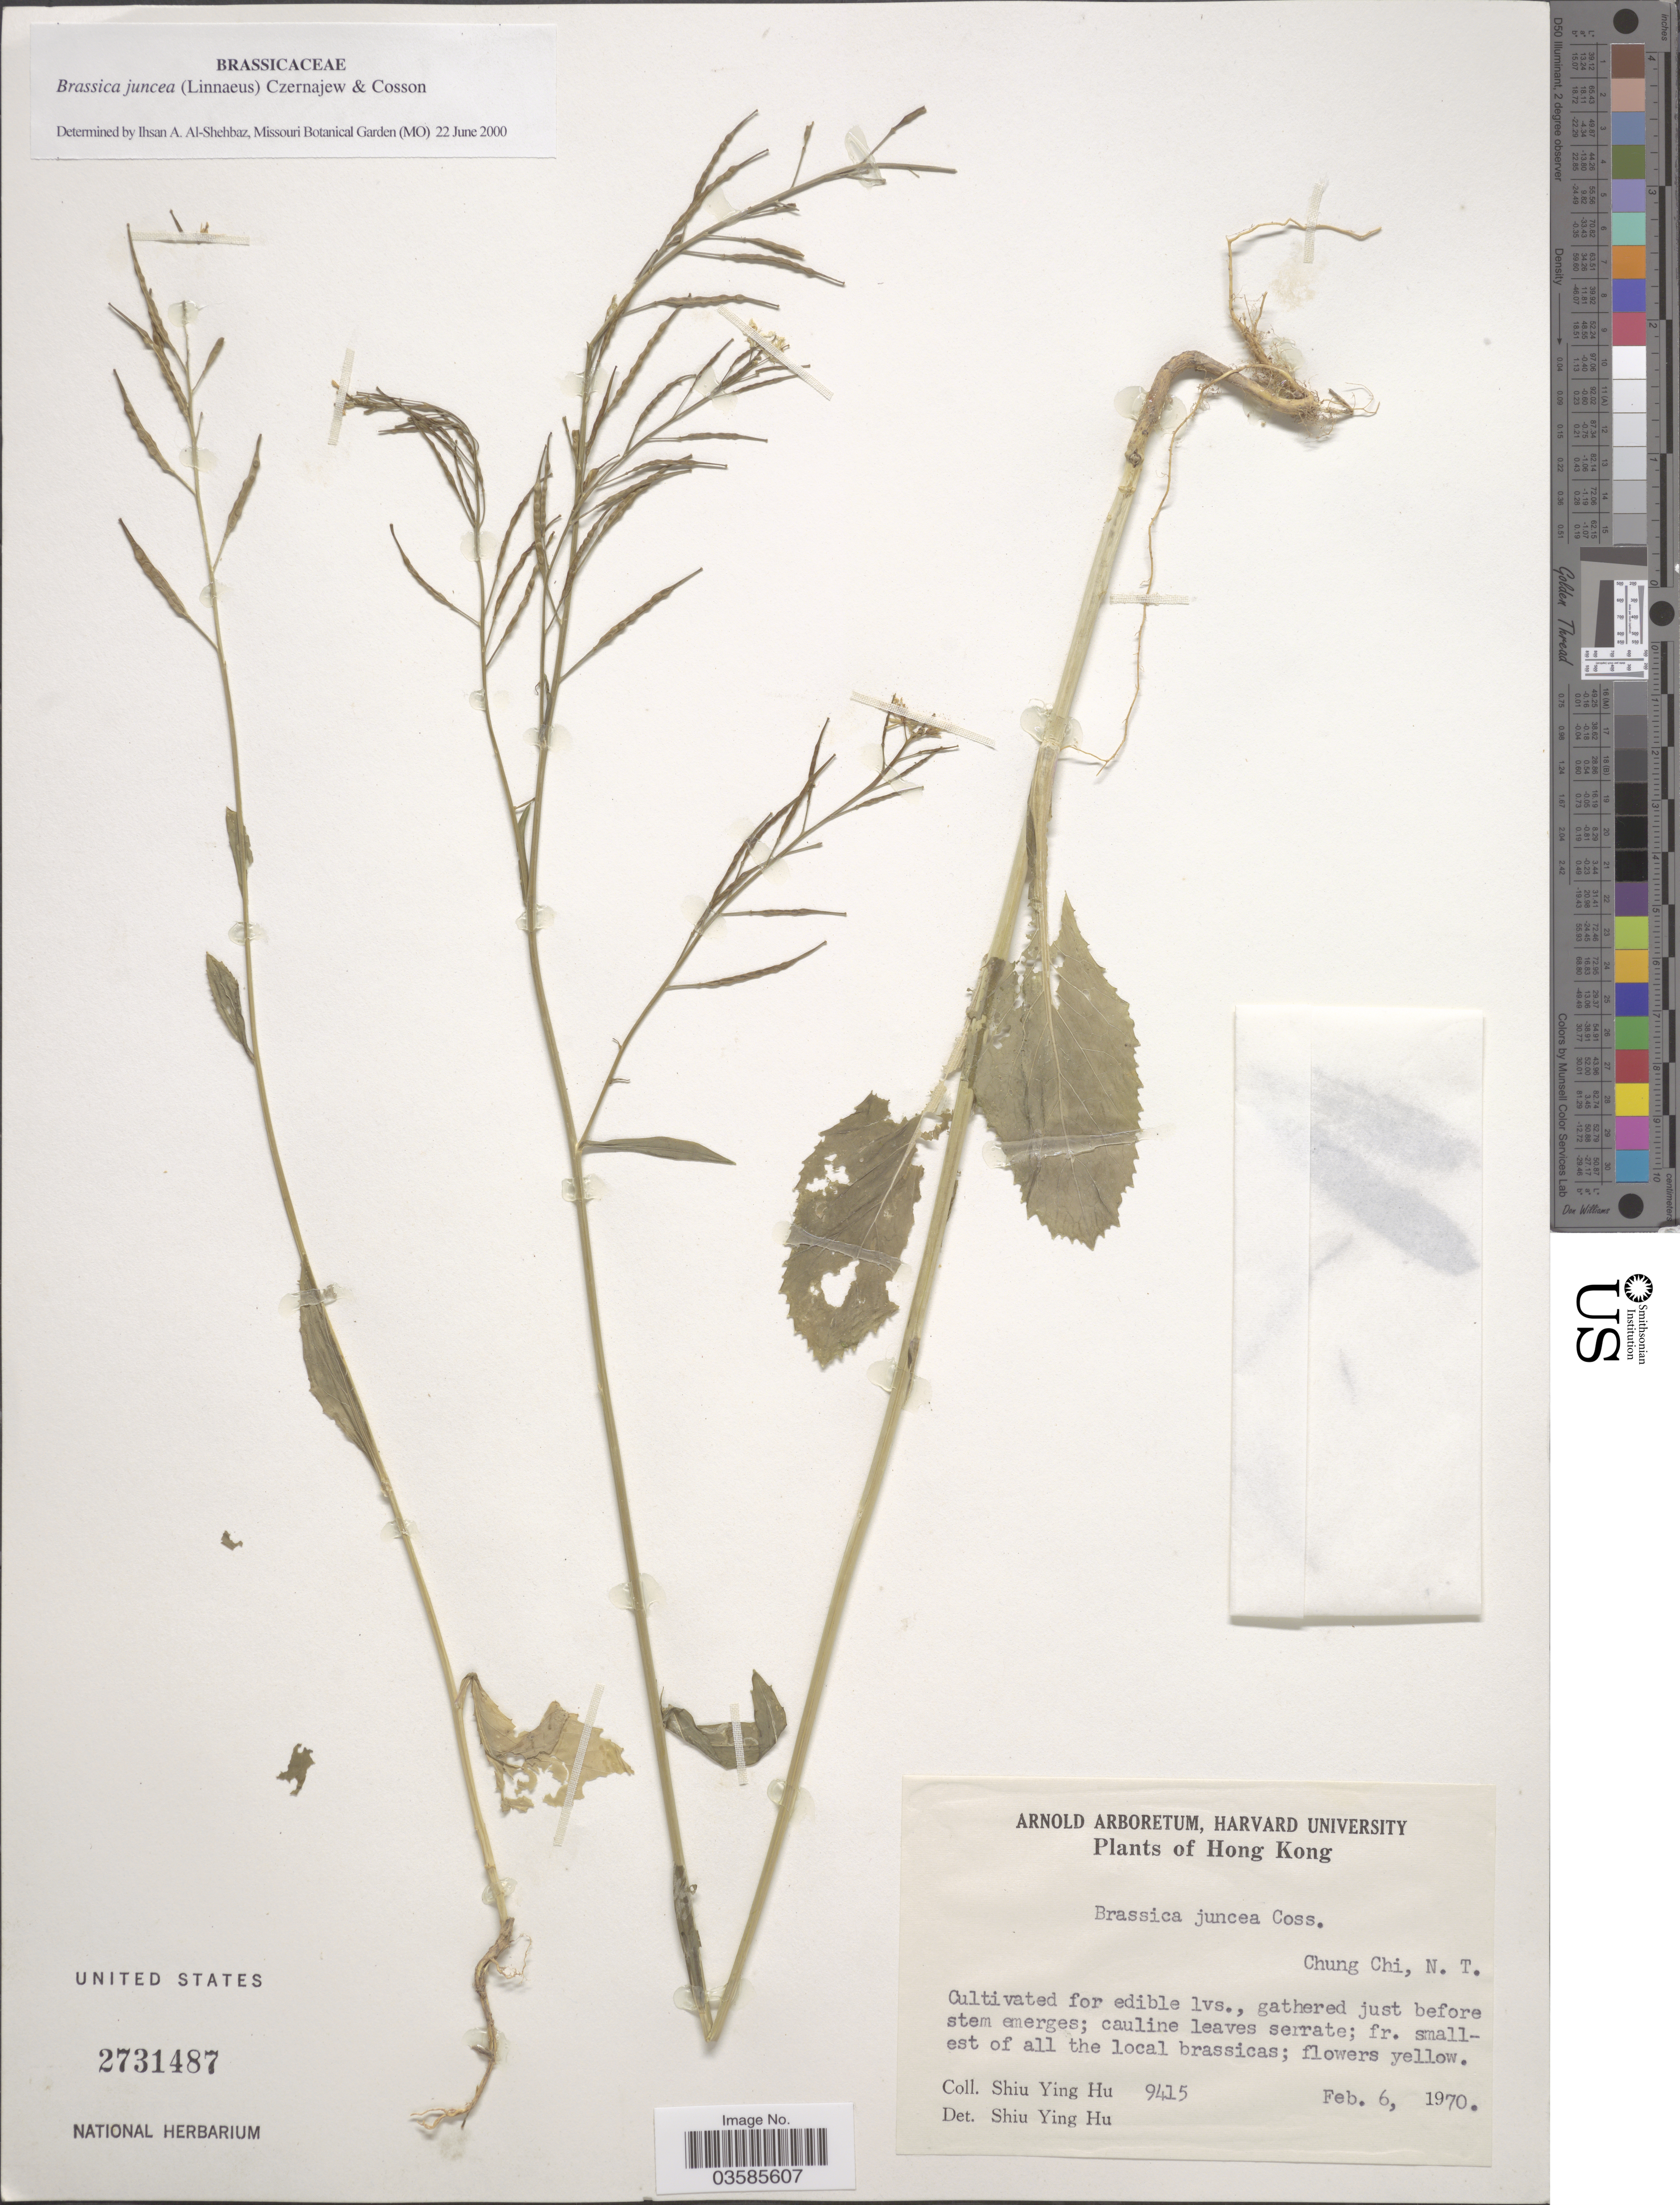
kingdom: Plantae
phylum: Tracheophyta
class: Magnoliopsida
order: Brassicales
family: Brassicaceae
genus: Brassica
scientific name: Brassica juncea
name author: (L.) Czern.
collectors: S. Y. Hu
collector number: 9415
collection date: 1970-02-06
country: China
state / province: Hong Kong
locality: Chung Chi, N. T.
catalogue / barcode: US 2731487